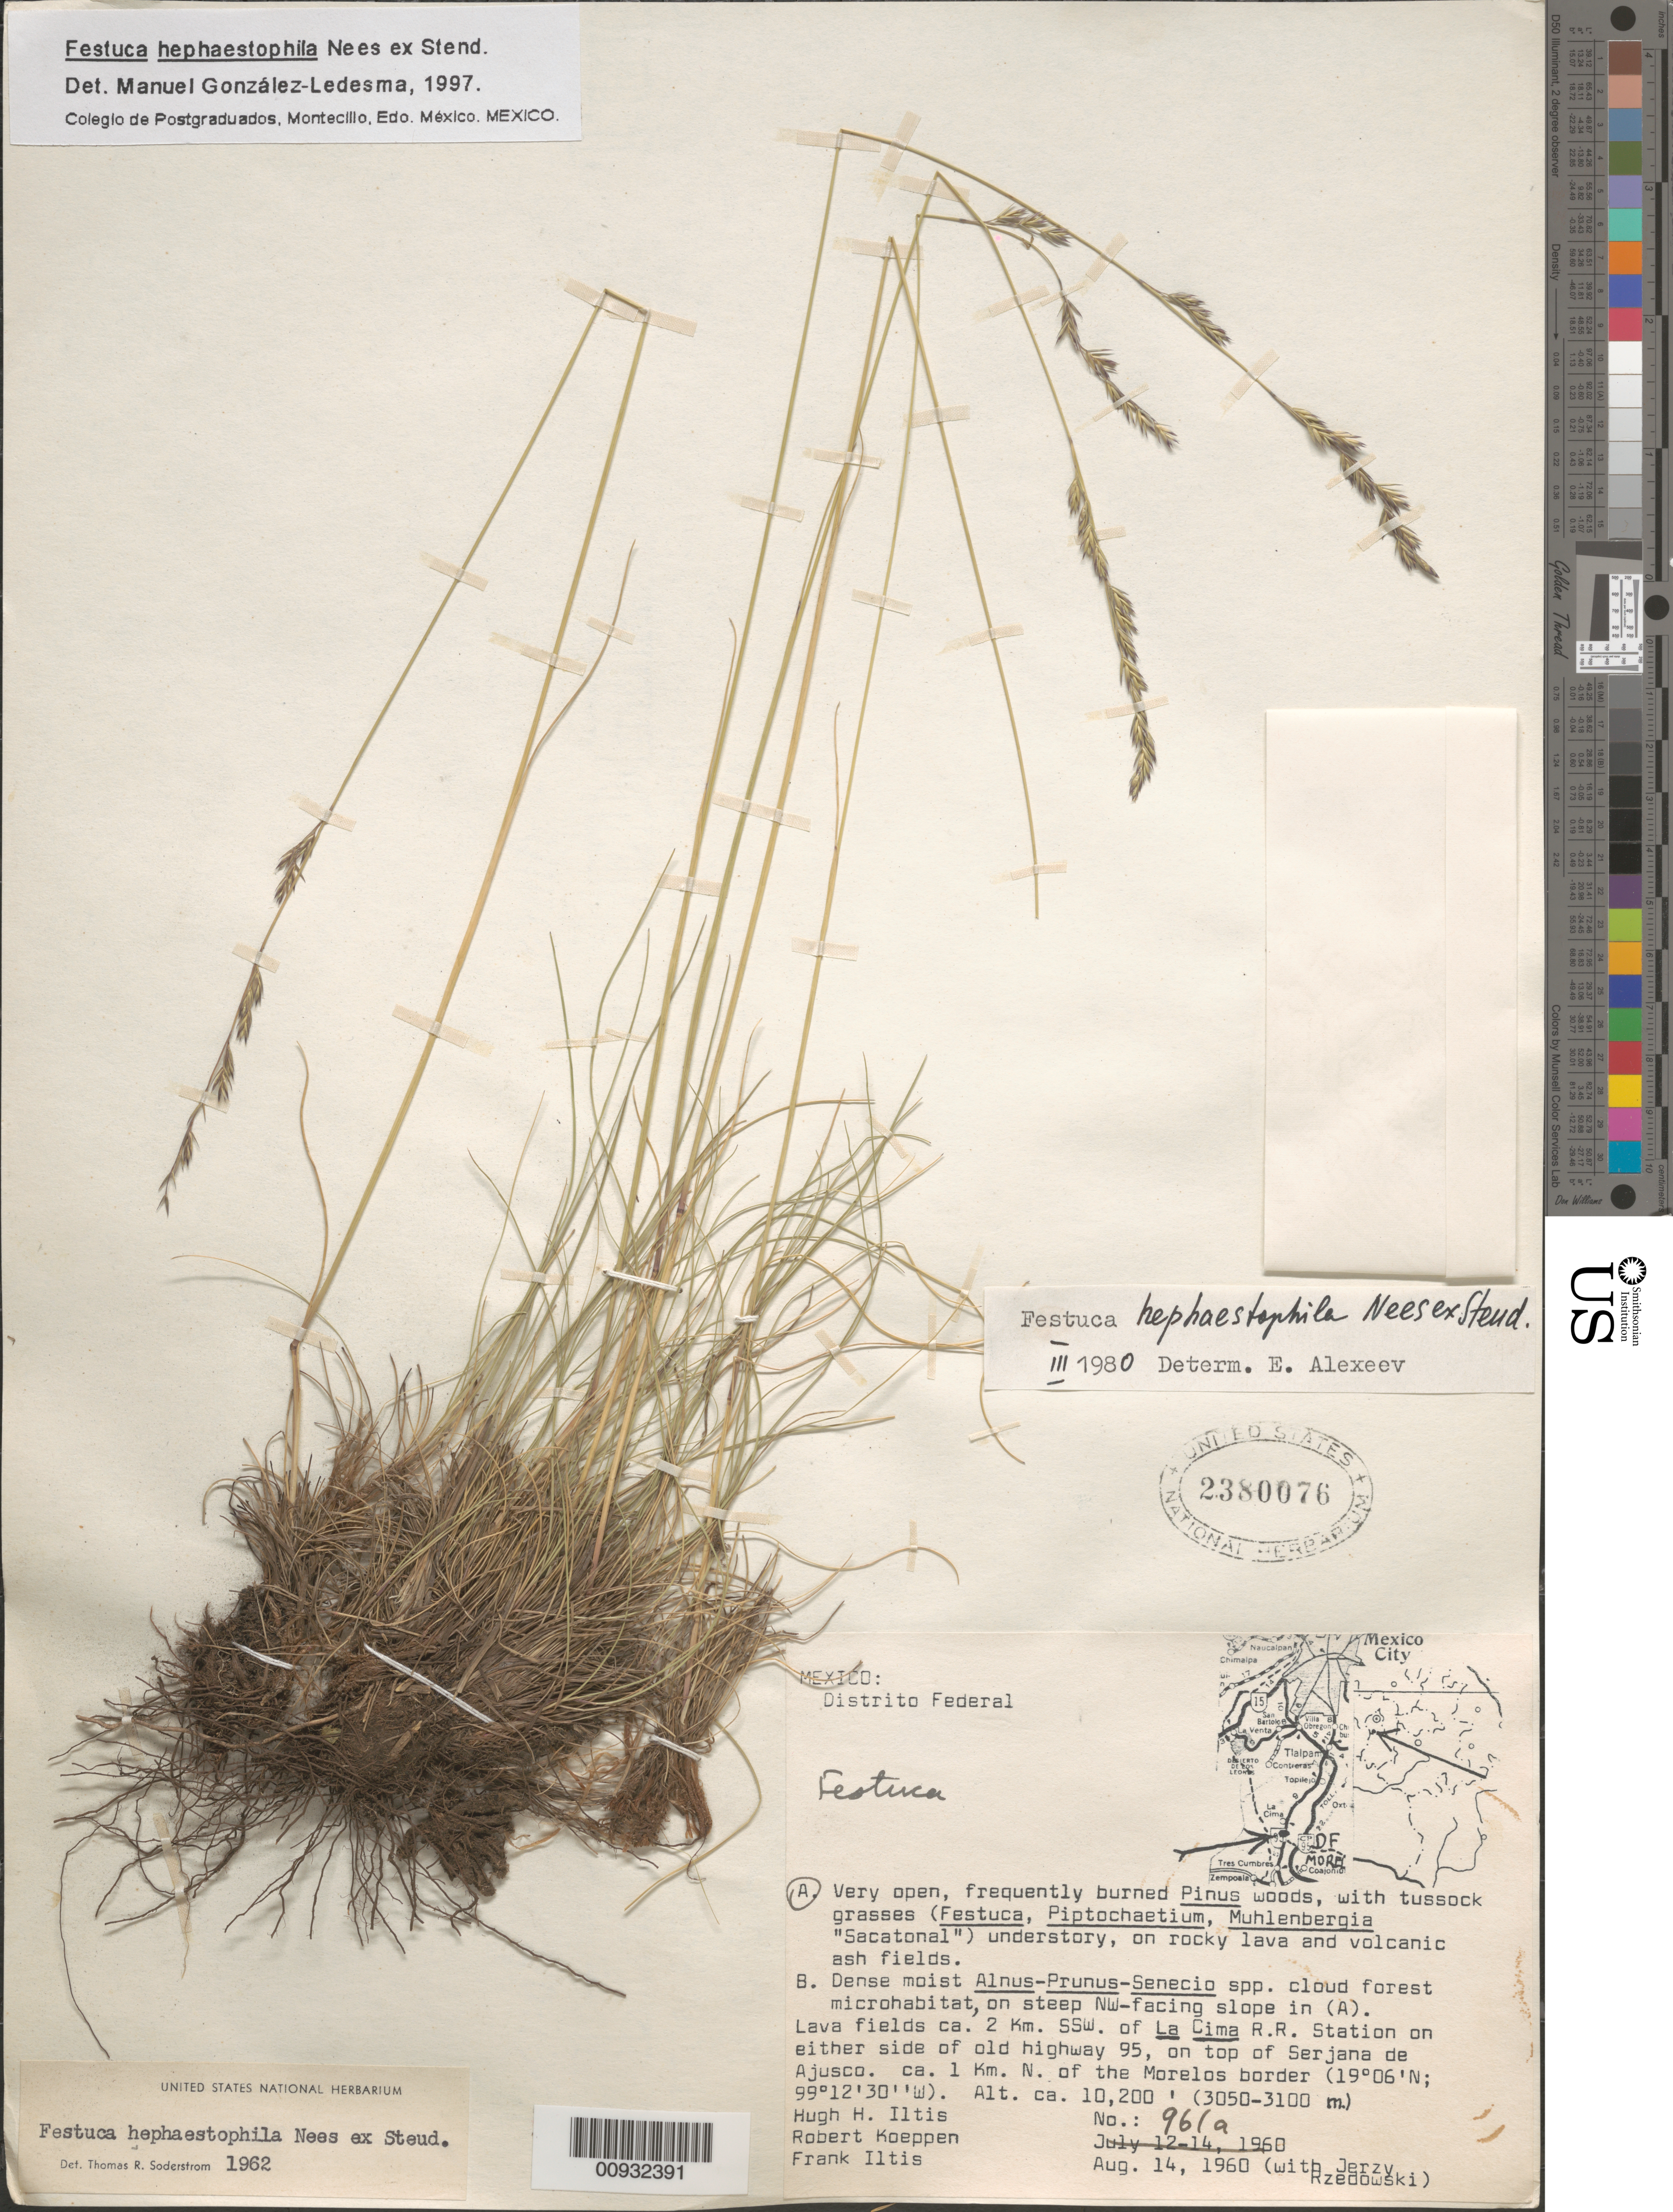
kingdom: Plantae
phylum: Tracheophyta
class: Liliopsida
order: Poales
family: Poaceae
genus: Festuca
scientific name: Festuca hephaestophila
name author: Nees ex Steud.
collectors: H. H. Iltis, R. C. Koeppen, F. S. Iltis & J. Rzedowski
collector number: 961a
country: Mexico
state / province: Distrito Federal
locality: SSW of La Cima R.R. Station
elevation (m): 3050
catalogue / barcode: US 2380076